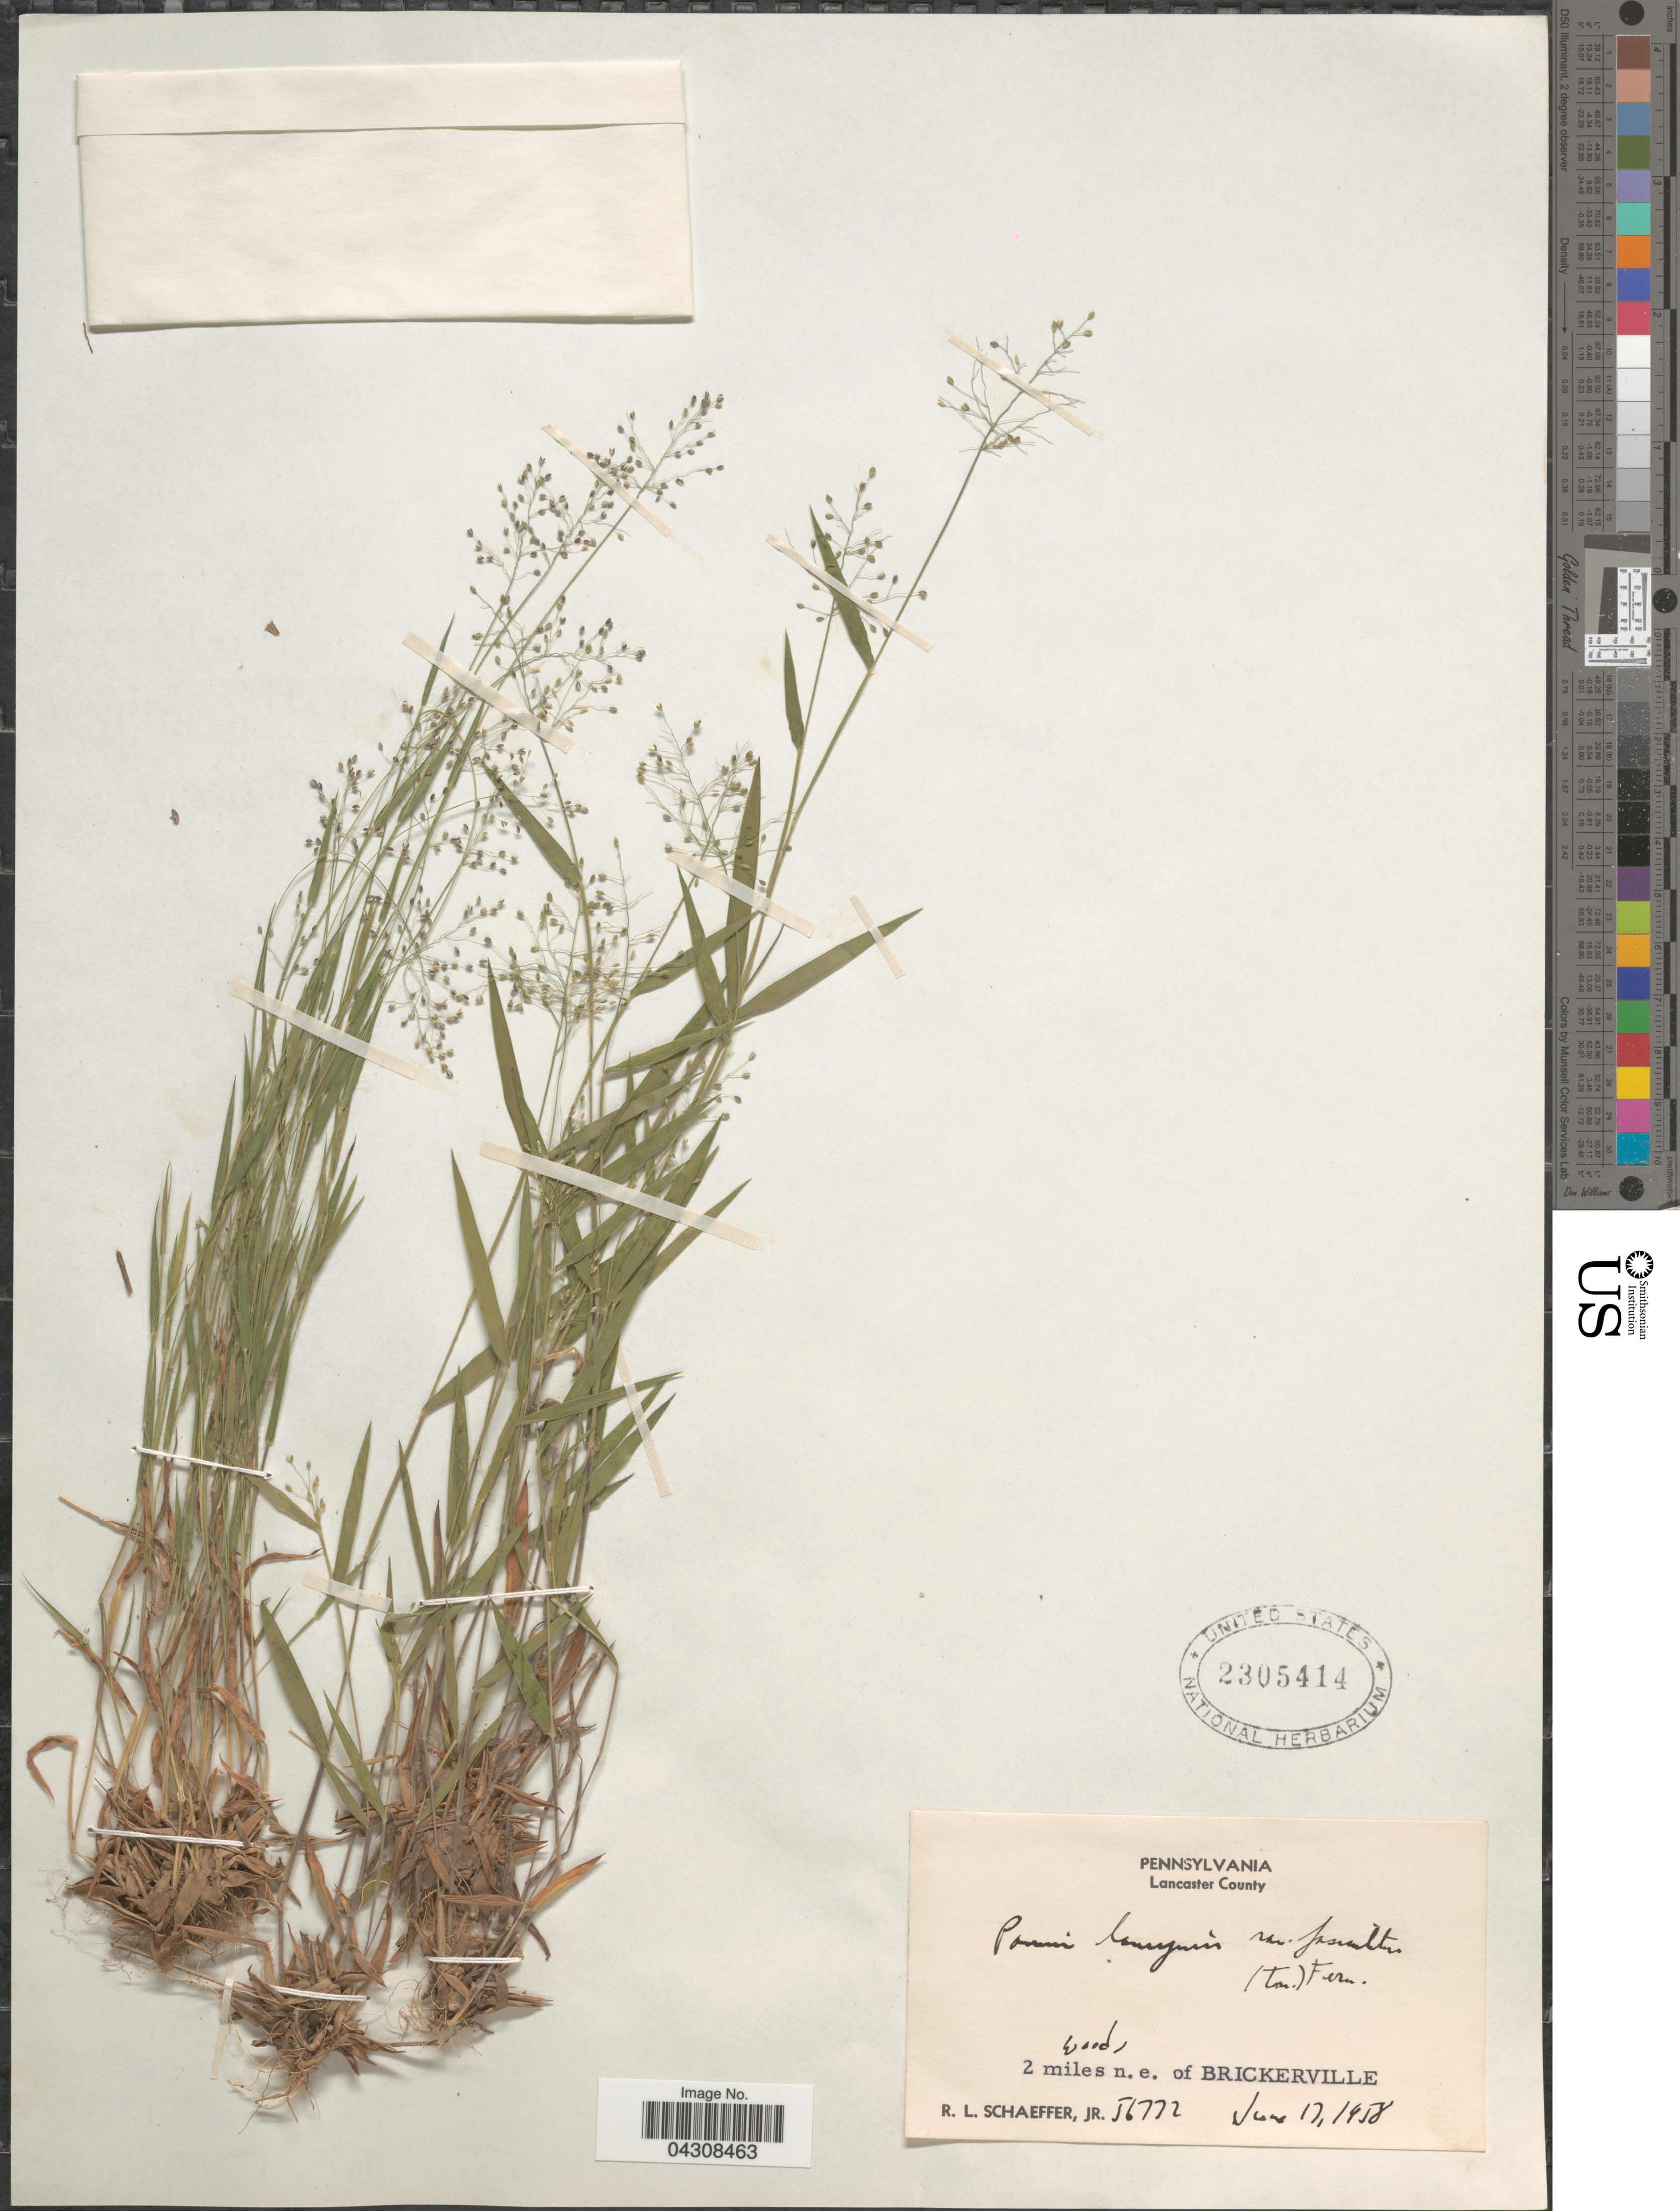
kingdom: Plantae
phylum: Tracheophyta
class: Liliopsida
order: Poales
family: Poaceae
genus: Dichanthelium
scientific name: Dichanthelium acuminatum var. acuminatum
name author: (Sw.) Gould & C.A. Clark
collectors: R. L. Schaeffer Jr.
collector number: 56772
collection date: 1958-06-17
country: United States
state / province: Pennsylvania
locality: Lancaster County. 2 miles n.e. of Brickerville.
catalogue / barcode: US 2305414